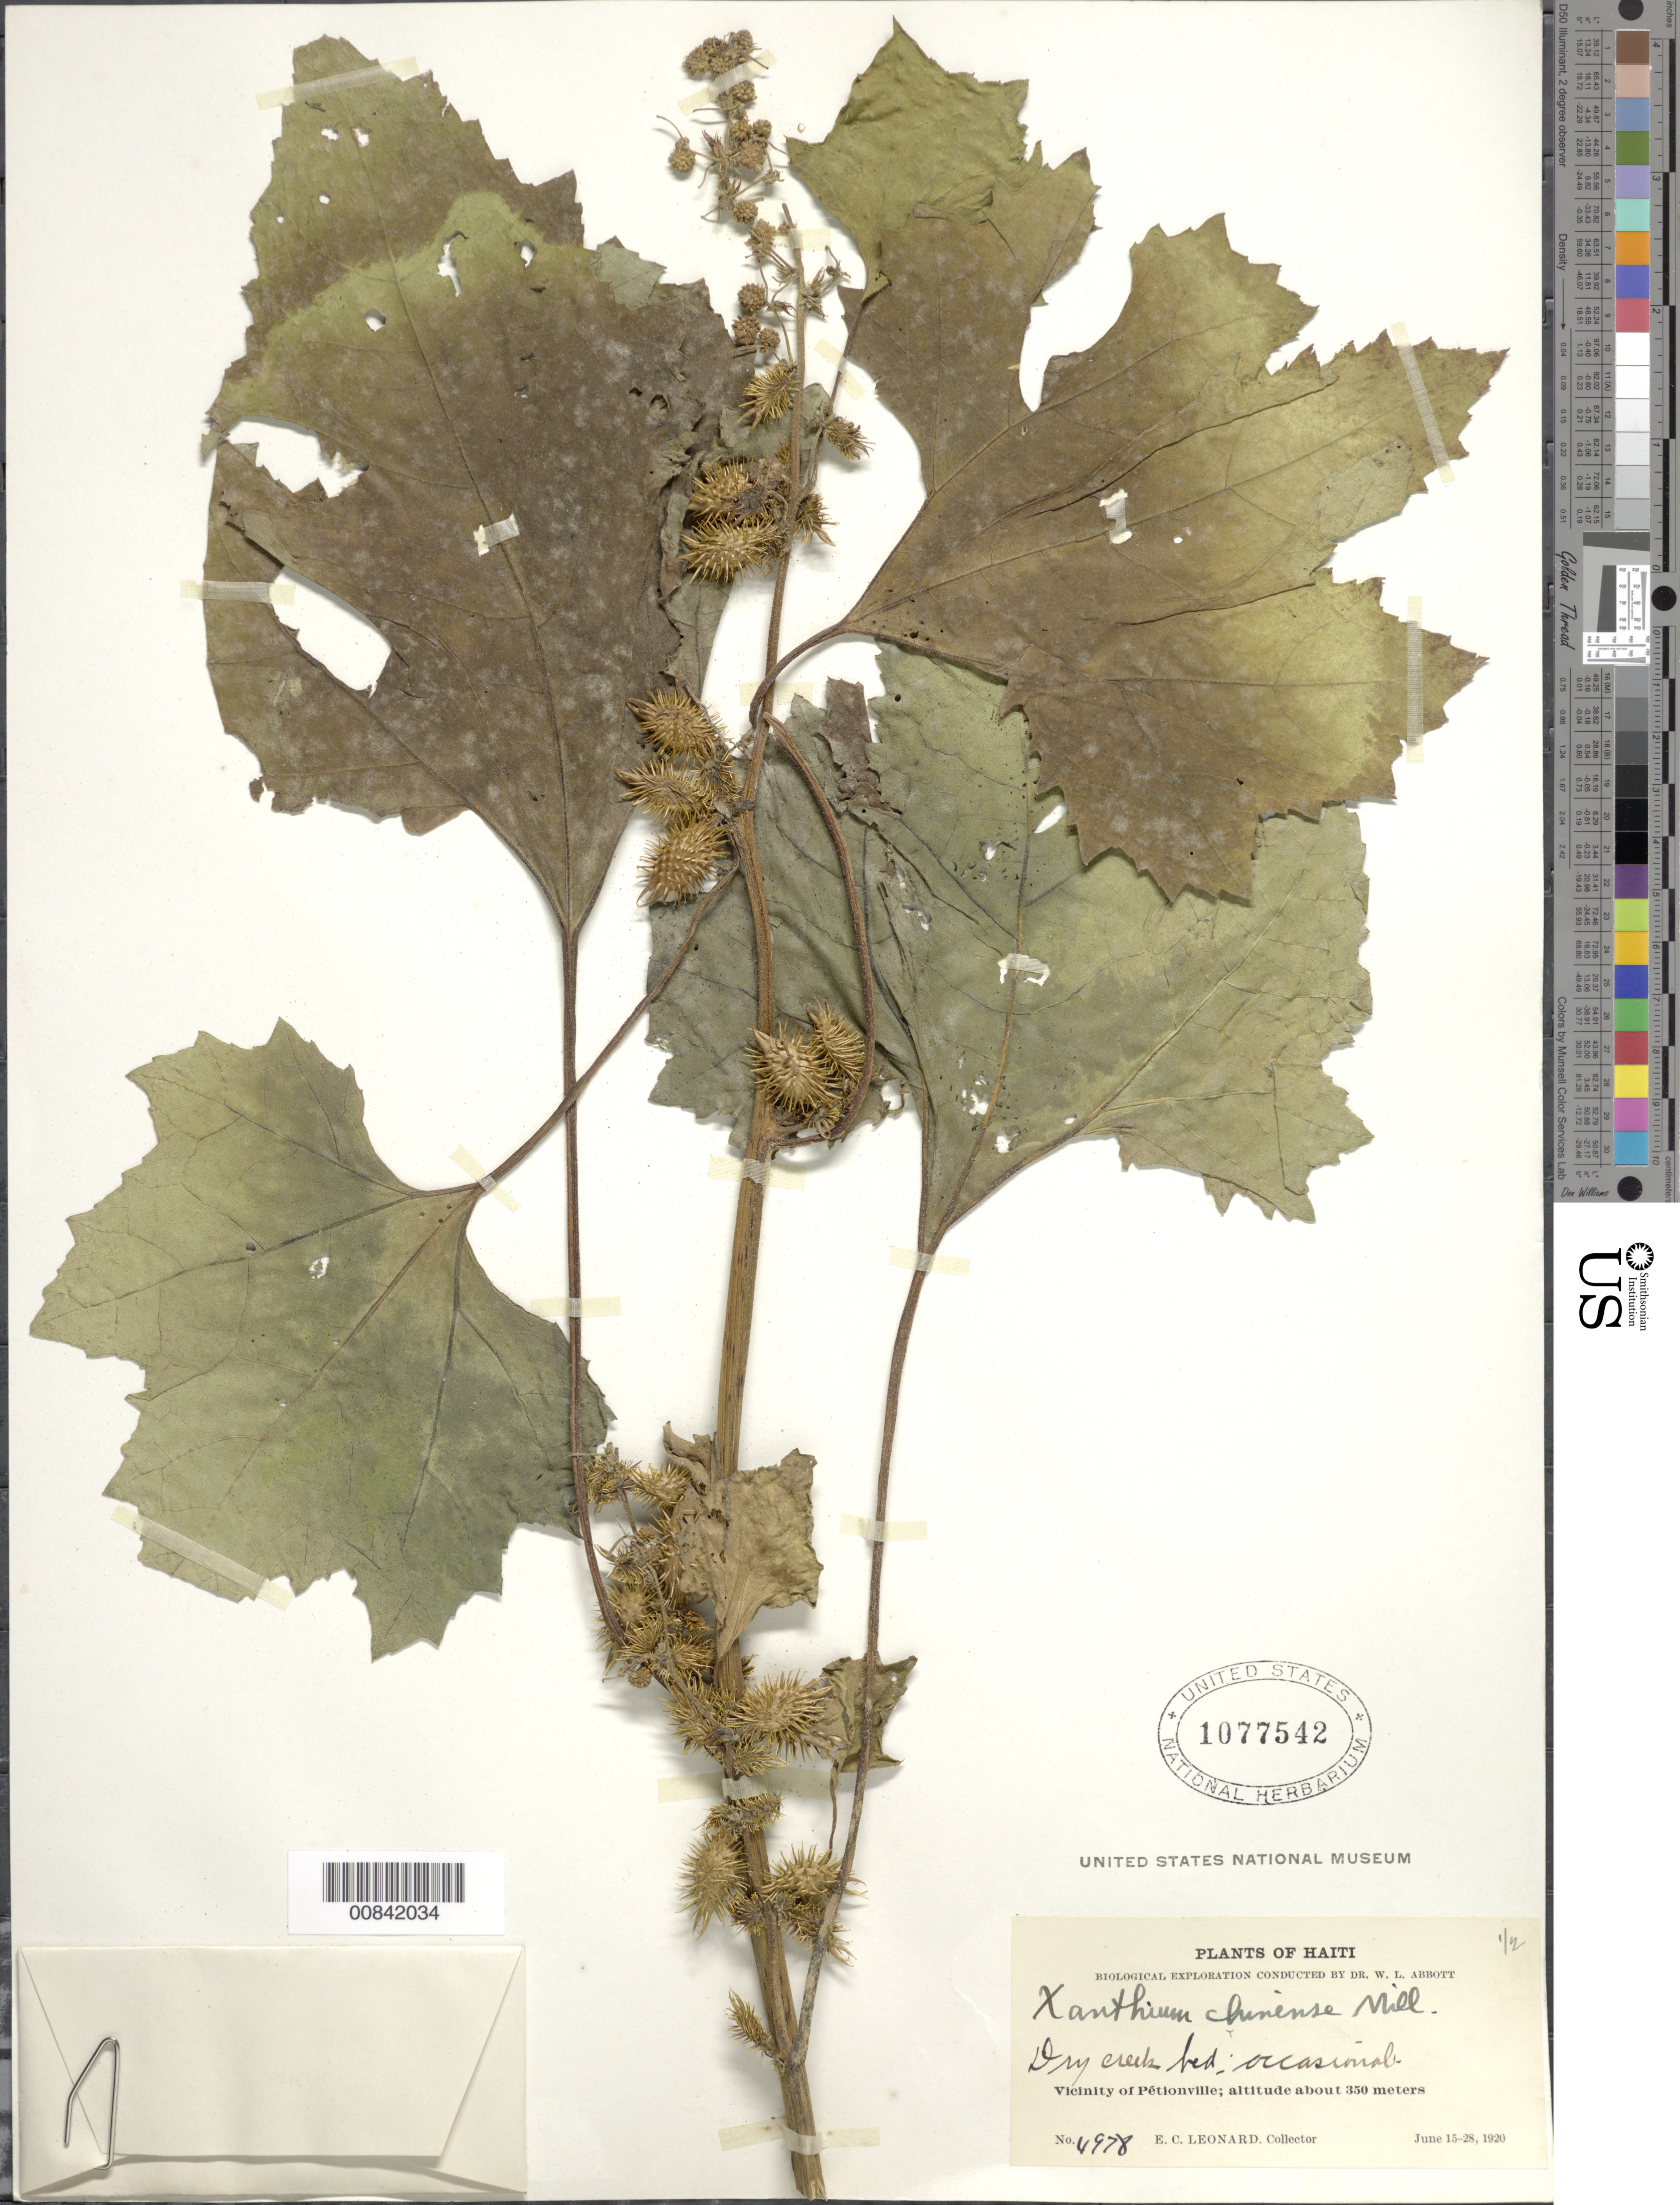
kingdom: Plantae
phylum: Tracheophyta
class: Magnoliopsida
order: Asterales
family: Asteraceae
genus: Xanthium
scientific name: Xanthium strumarium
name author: L.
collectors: E. C. Leonard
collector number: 4978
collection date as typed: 15 Jun 1920 to 28 Jun 1920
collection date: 1920-06-15/1920-06-28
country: Haiti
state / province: Ouest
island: Hispaniola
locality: Vicinity of Pétionville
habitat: Dry creek bed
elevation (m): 350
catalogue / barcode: US 1077542